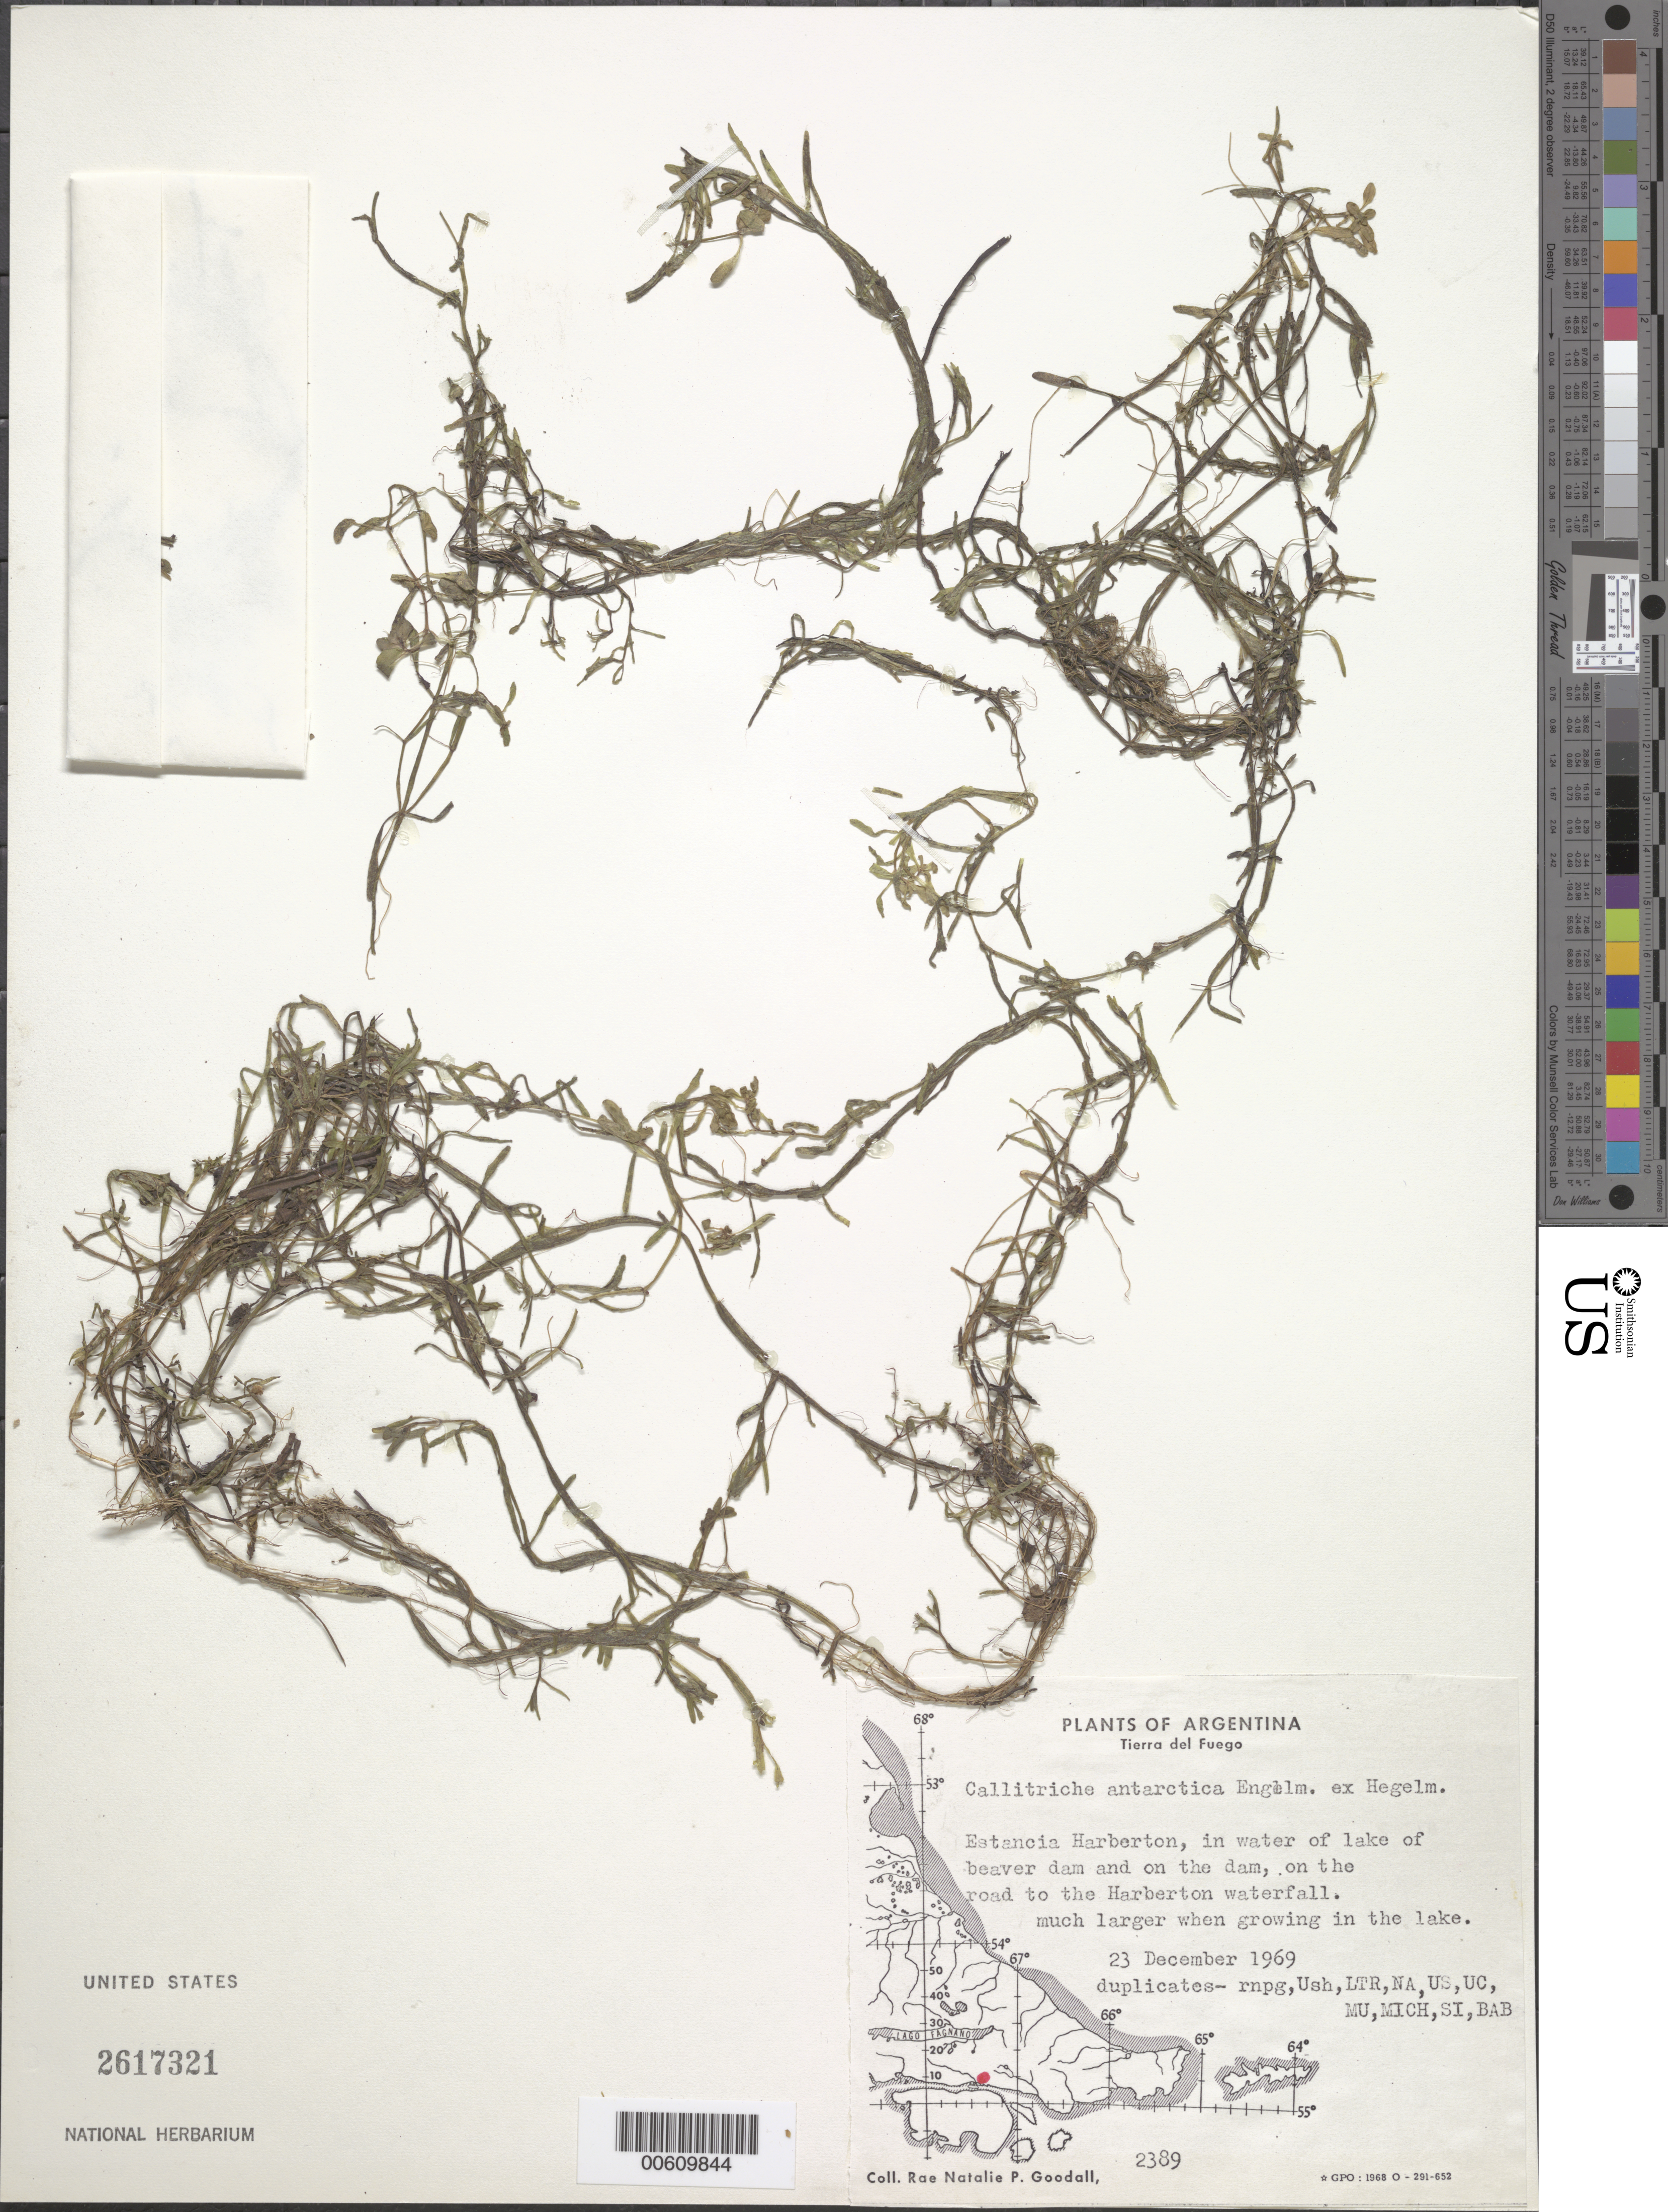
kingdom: Plantae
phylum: Tracheophyta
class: Magnoliopsida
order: Lamiales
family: Plantaginaceae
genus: Callitriche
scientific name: Callitriche antarctica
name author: Engelm.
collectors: R. Goodall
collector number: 2389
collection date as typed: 23 Dec 1969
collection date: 1969-12-23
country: Argentina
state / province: Tierra del Fuego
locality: Estancia Harberton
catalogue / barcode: US 2617321